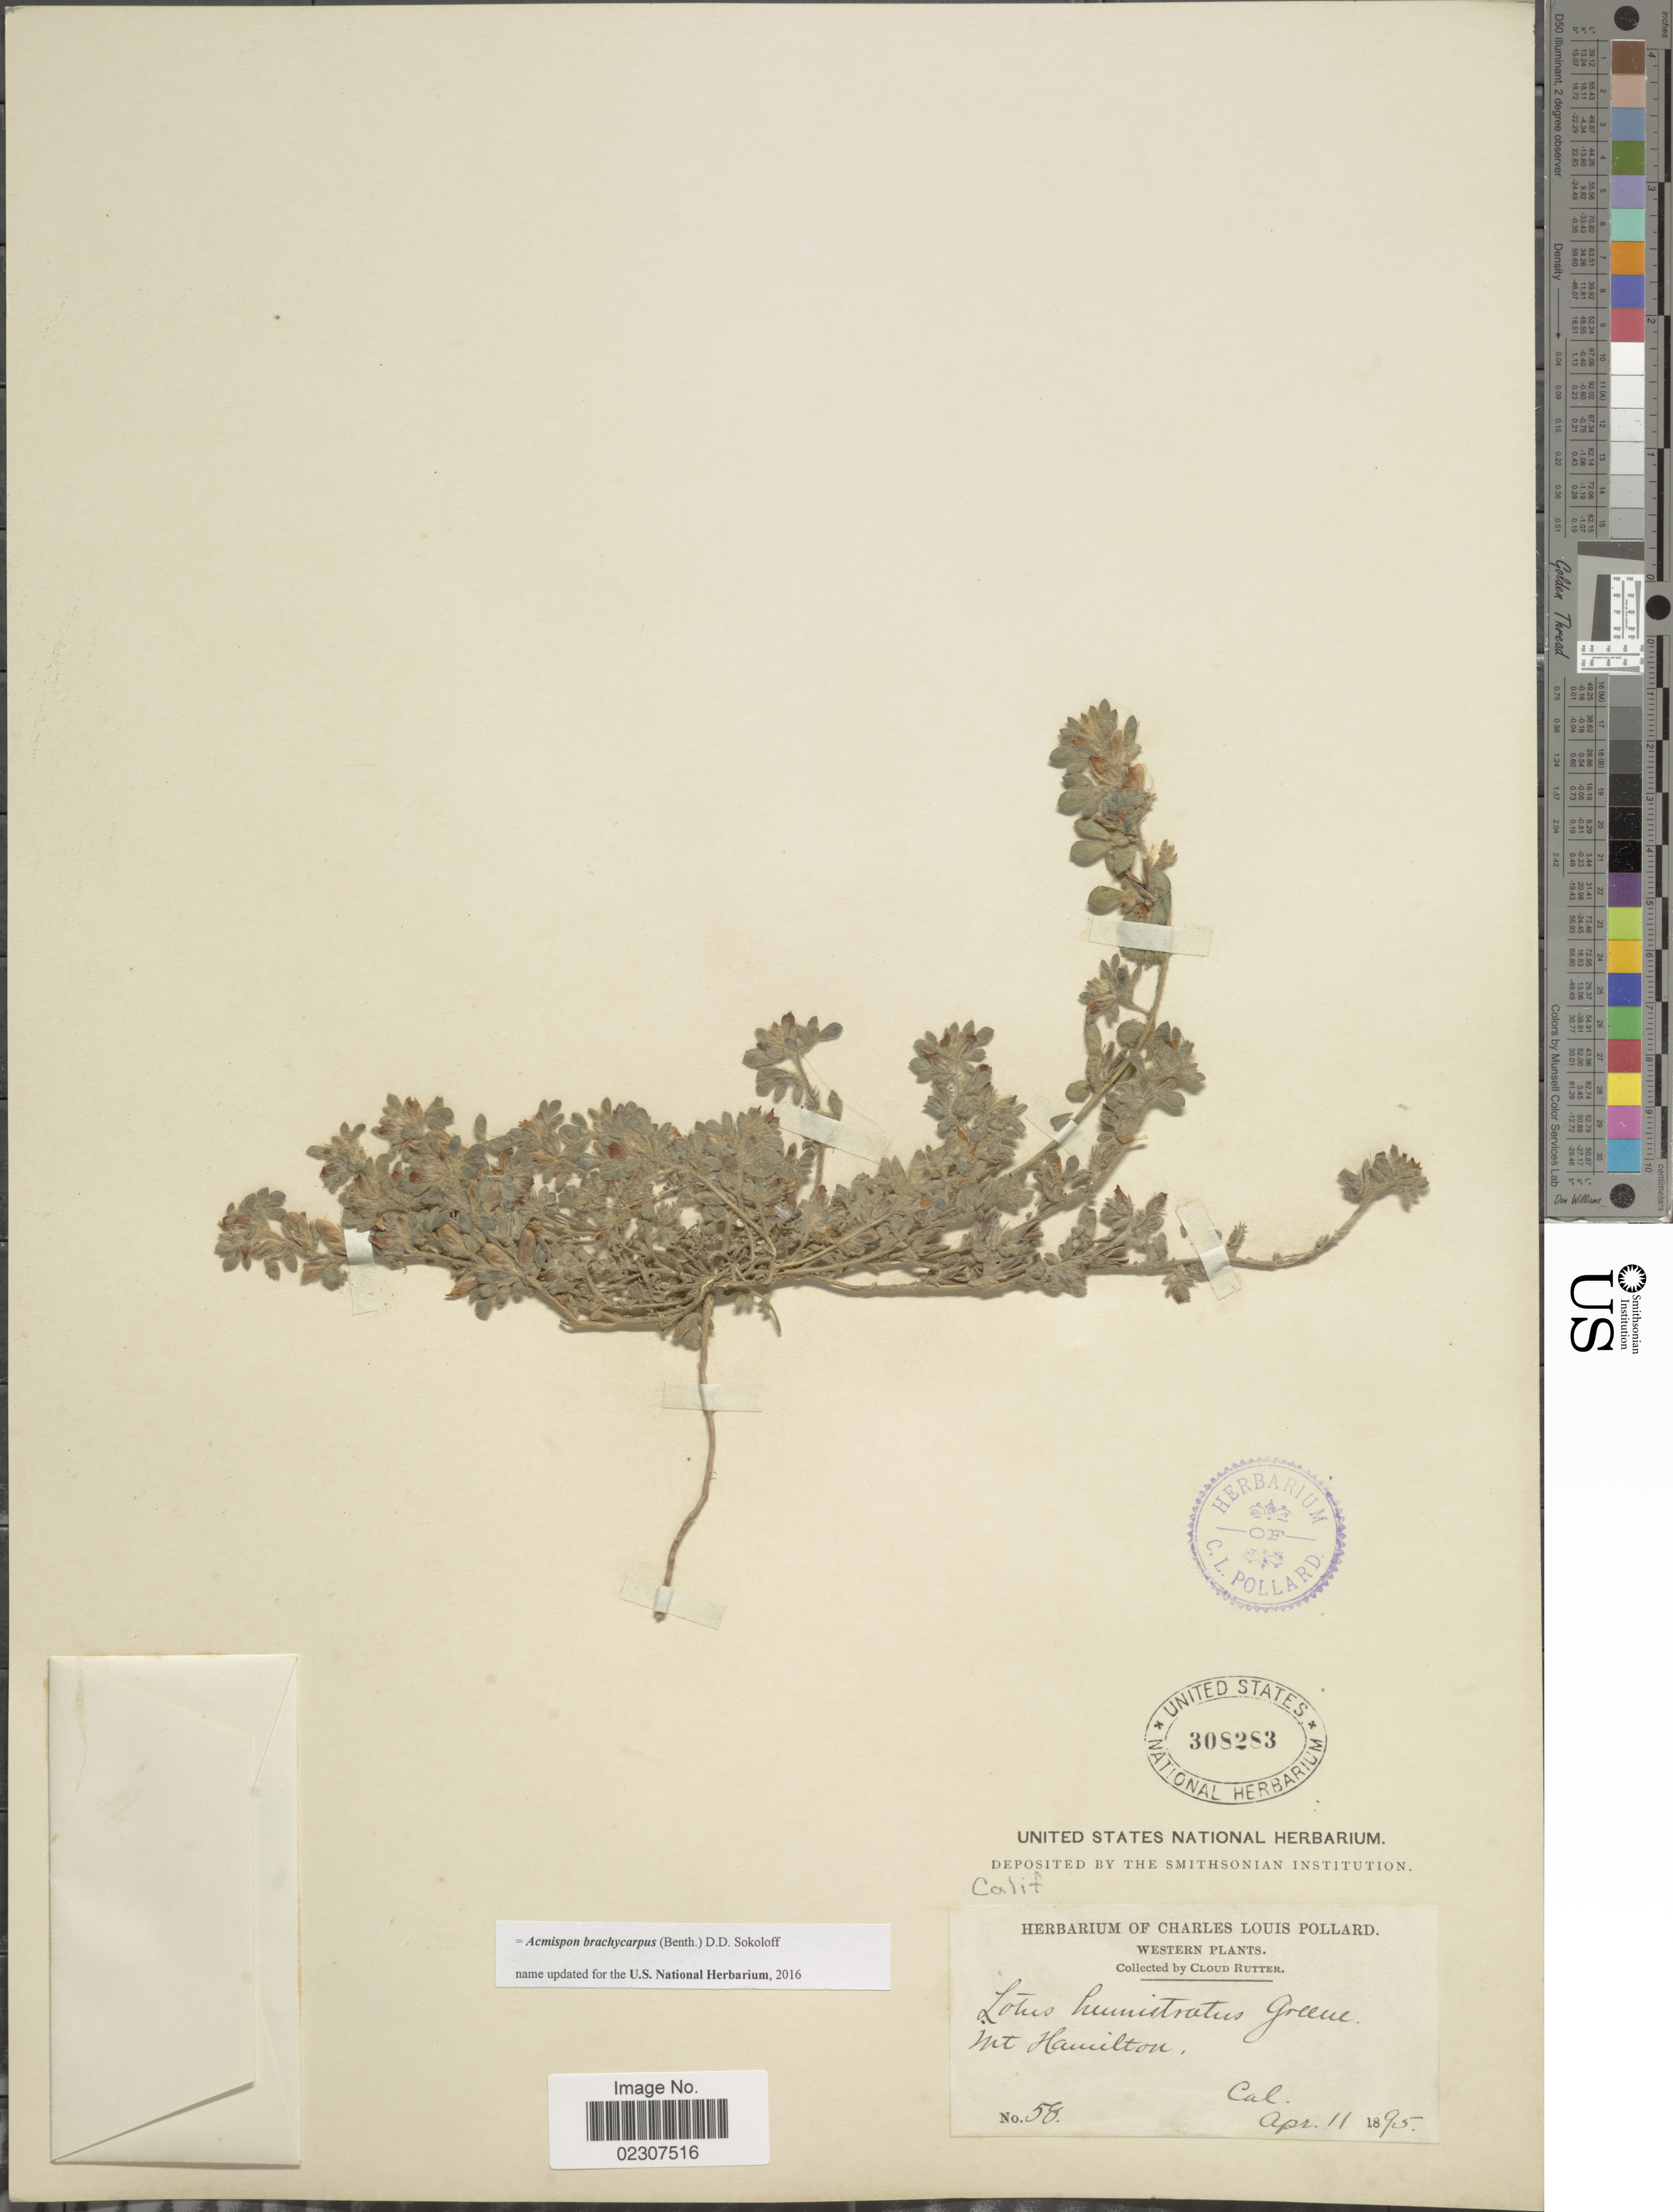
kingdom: Plantae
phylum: Tracheophyta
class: Magnoliopsida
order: Fabales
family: Fabaceae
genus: Acmispon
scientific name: Acmispon brachycarpus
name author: (Benth.) D.D. Sokoloff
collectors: C. Rutter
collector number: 58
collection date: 1895-04-11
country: United States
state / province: California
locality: Mt Hamilton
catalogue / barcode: US 308283